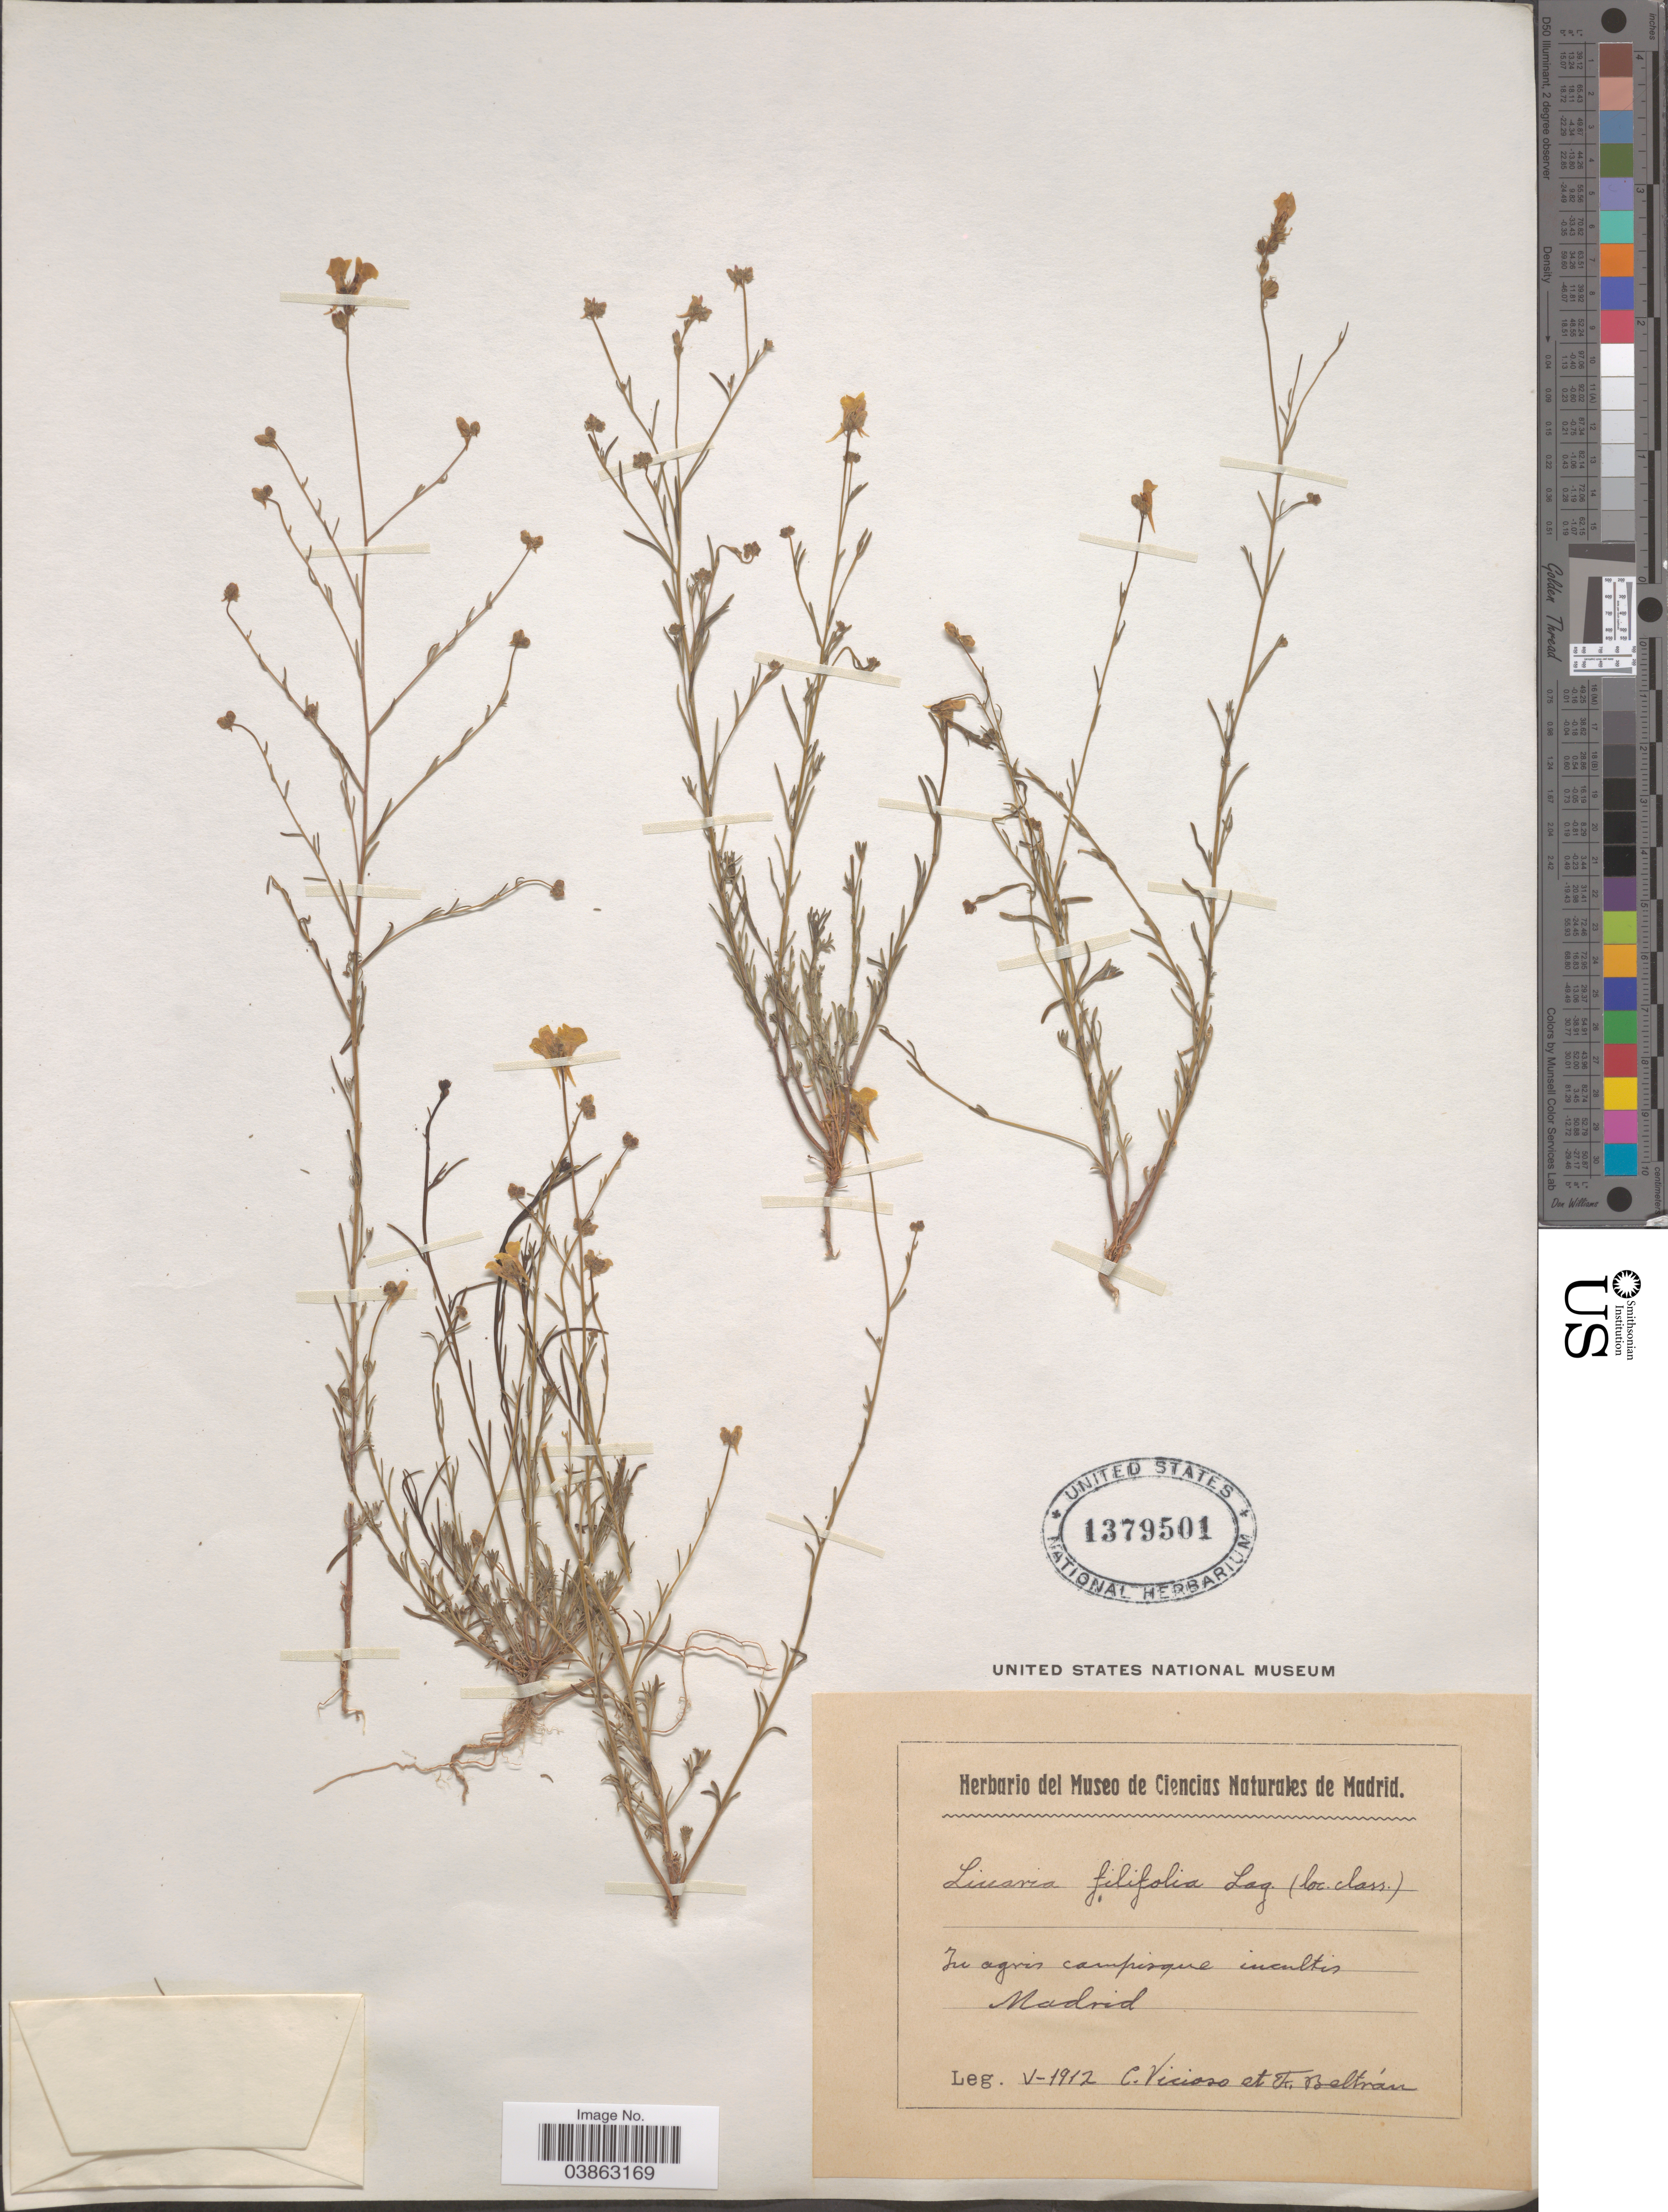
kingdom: Plantae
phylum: Tracheophyta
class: Magnoliopsida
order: Lamiales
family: Plantaginaceae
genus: Linaria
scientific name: Linaria filifolia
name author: Lag.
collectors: C. Vicioso & F. Beltran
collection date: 1912-05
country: Spain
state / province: Madrid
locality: In agris campisque incultis Madrid.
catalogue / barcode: US 1379501